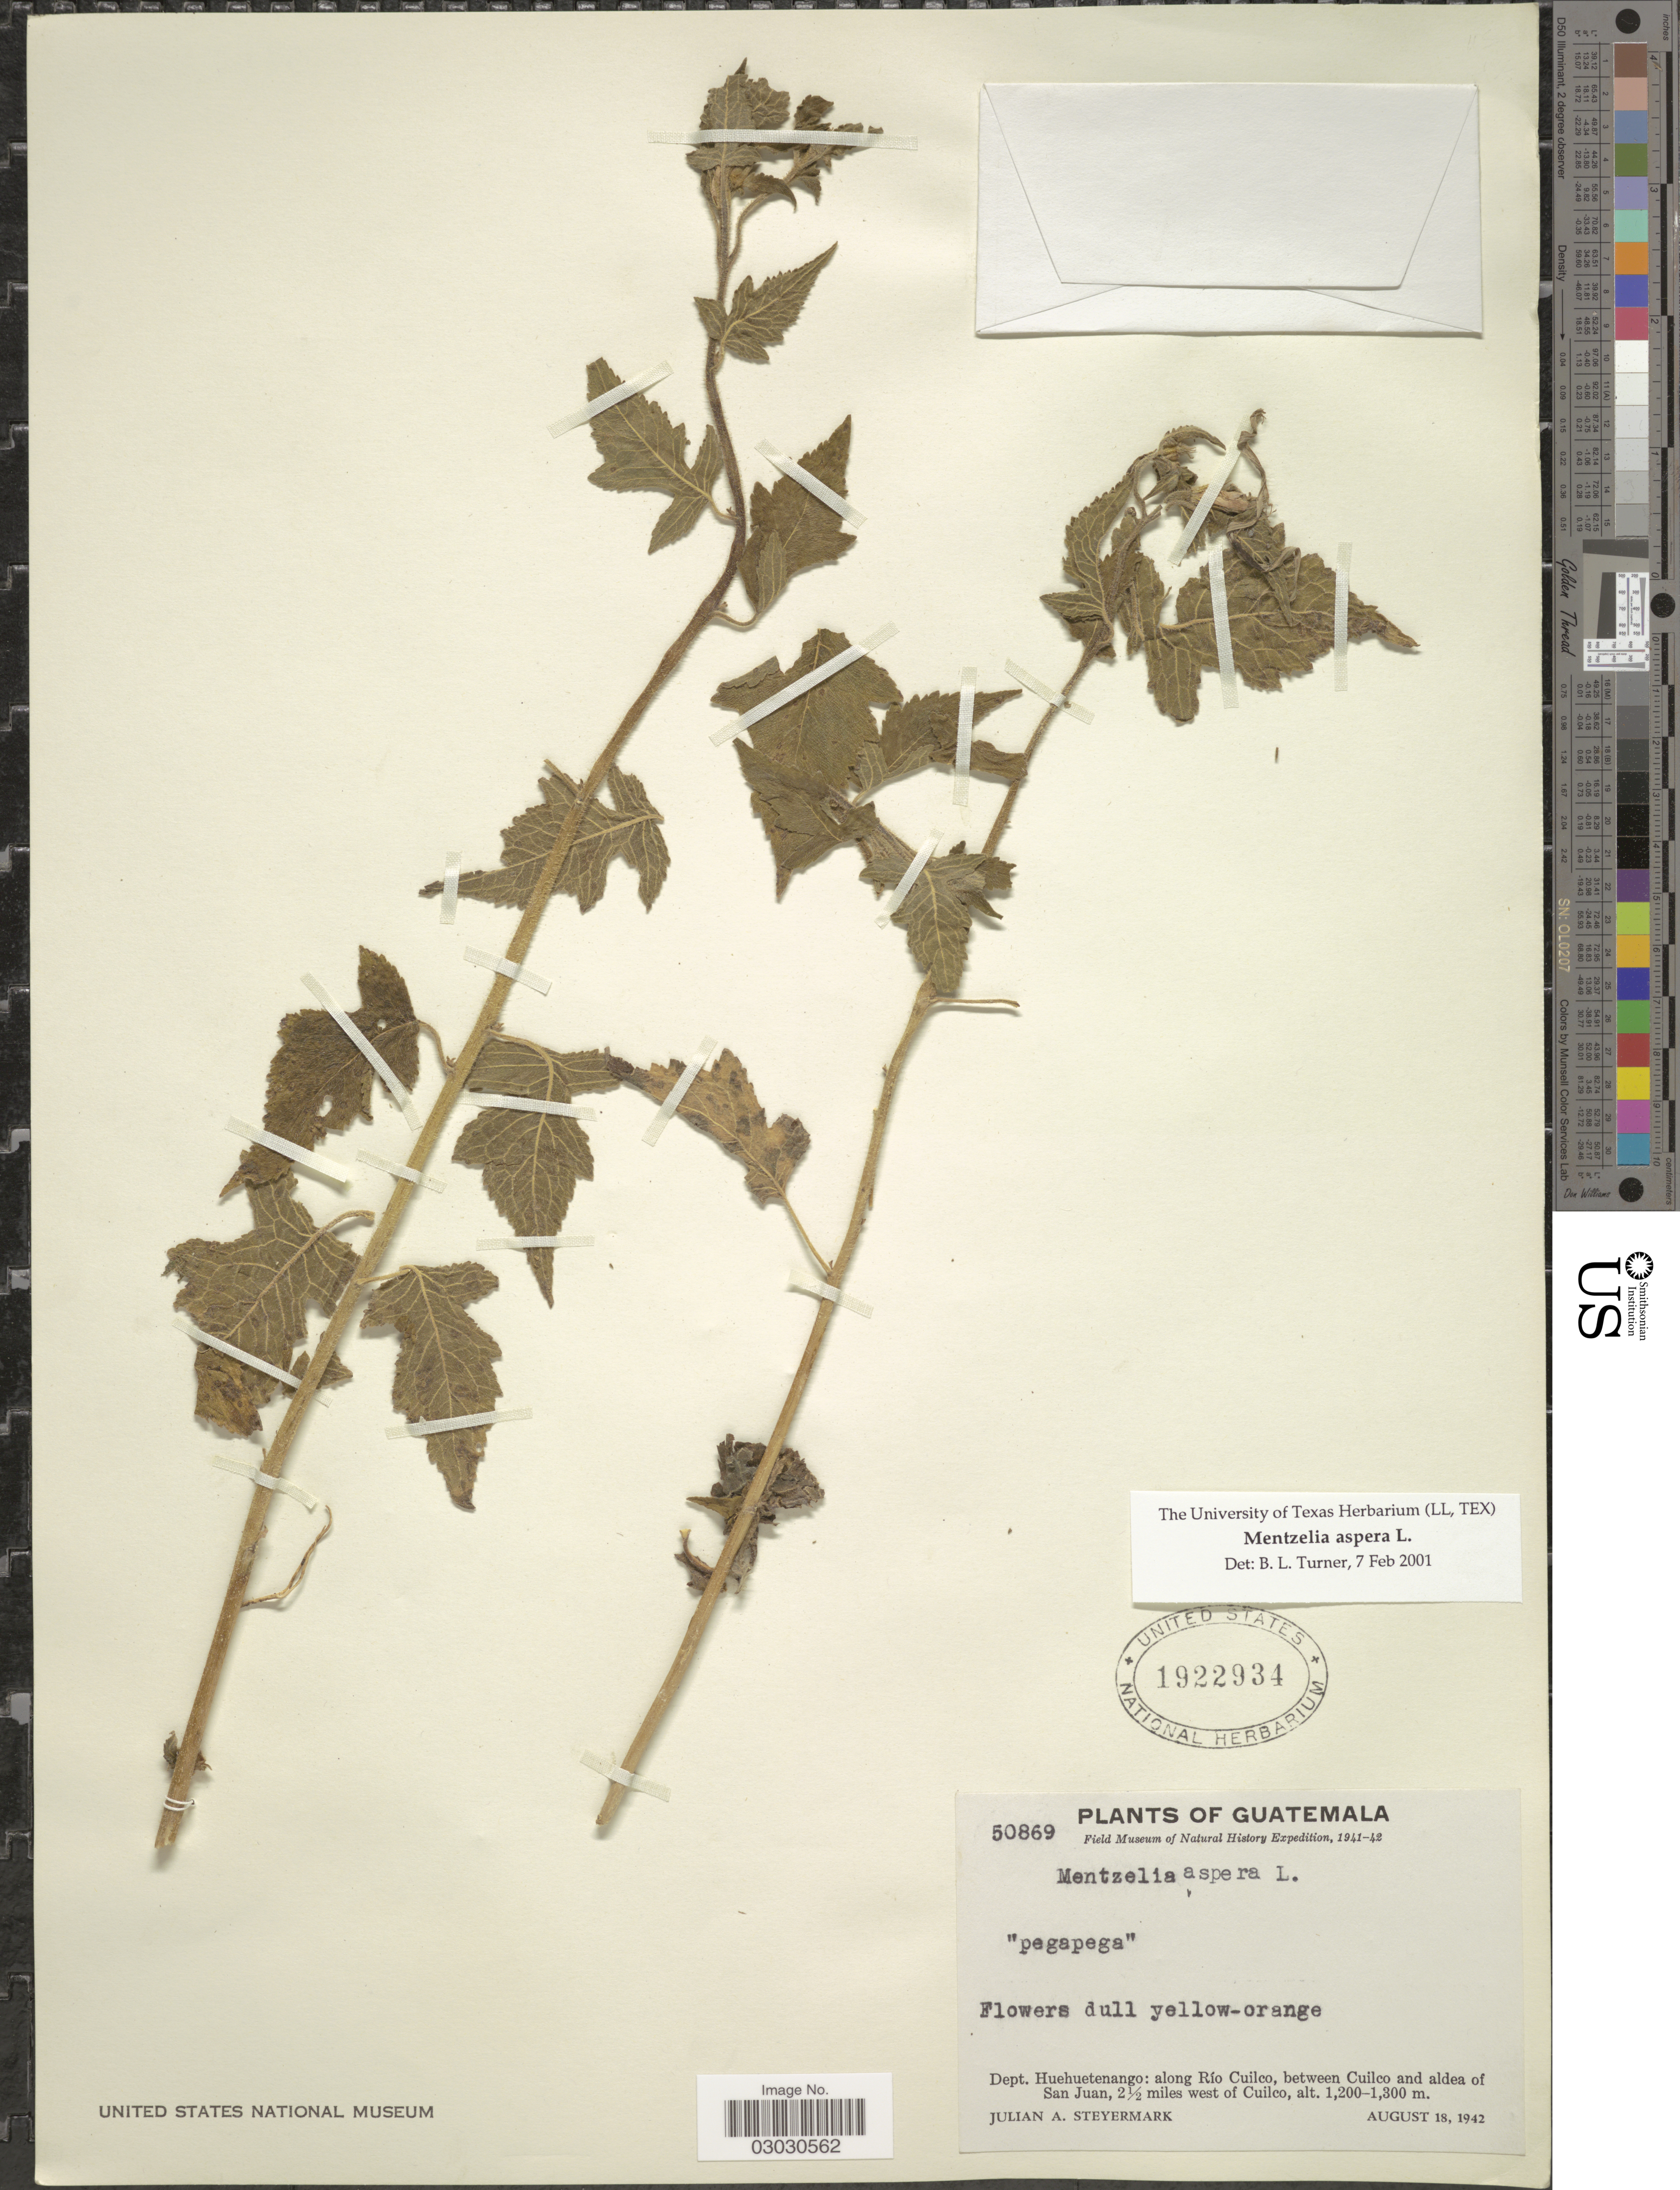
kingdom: Plantae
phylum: Tracheophyta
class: Magnoliopsida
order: Cornales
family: Loasaceae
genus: Mentzelia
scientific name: Mentzelia aspera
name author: L.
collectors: J. Steyermark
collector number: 50869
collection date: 1942-08-18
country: Guatemala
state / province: Huehuetenango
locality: Dept. Huehuetenango: along Río Cuilco, between Cuilco and aldea of San Juan, 2½ miles west of Cuilco.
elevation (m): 1200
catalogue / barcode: US 1922934